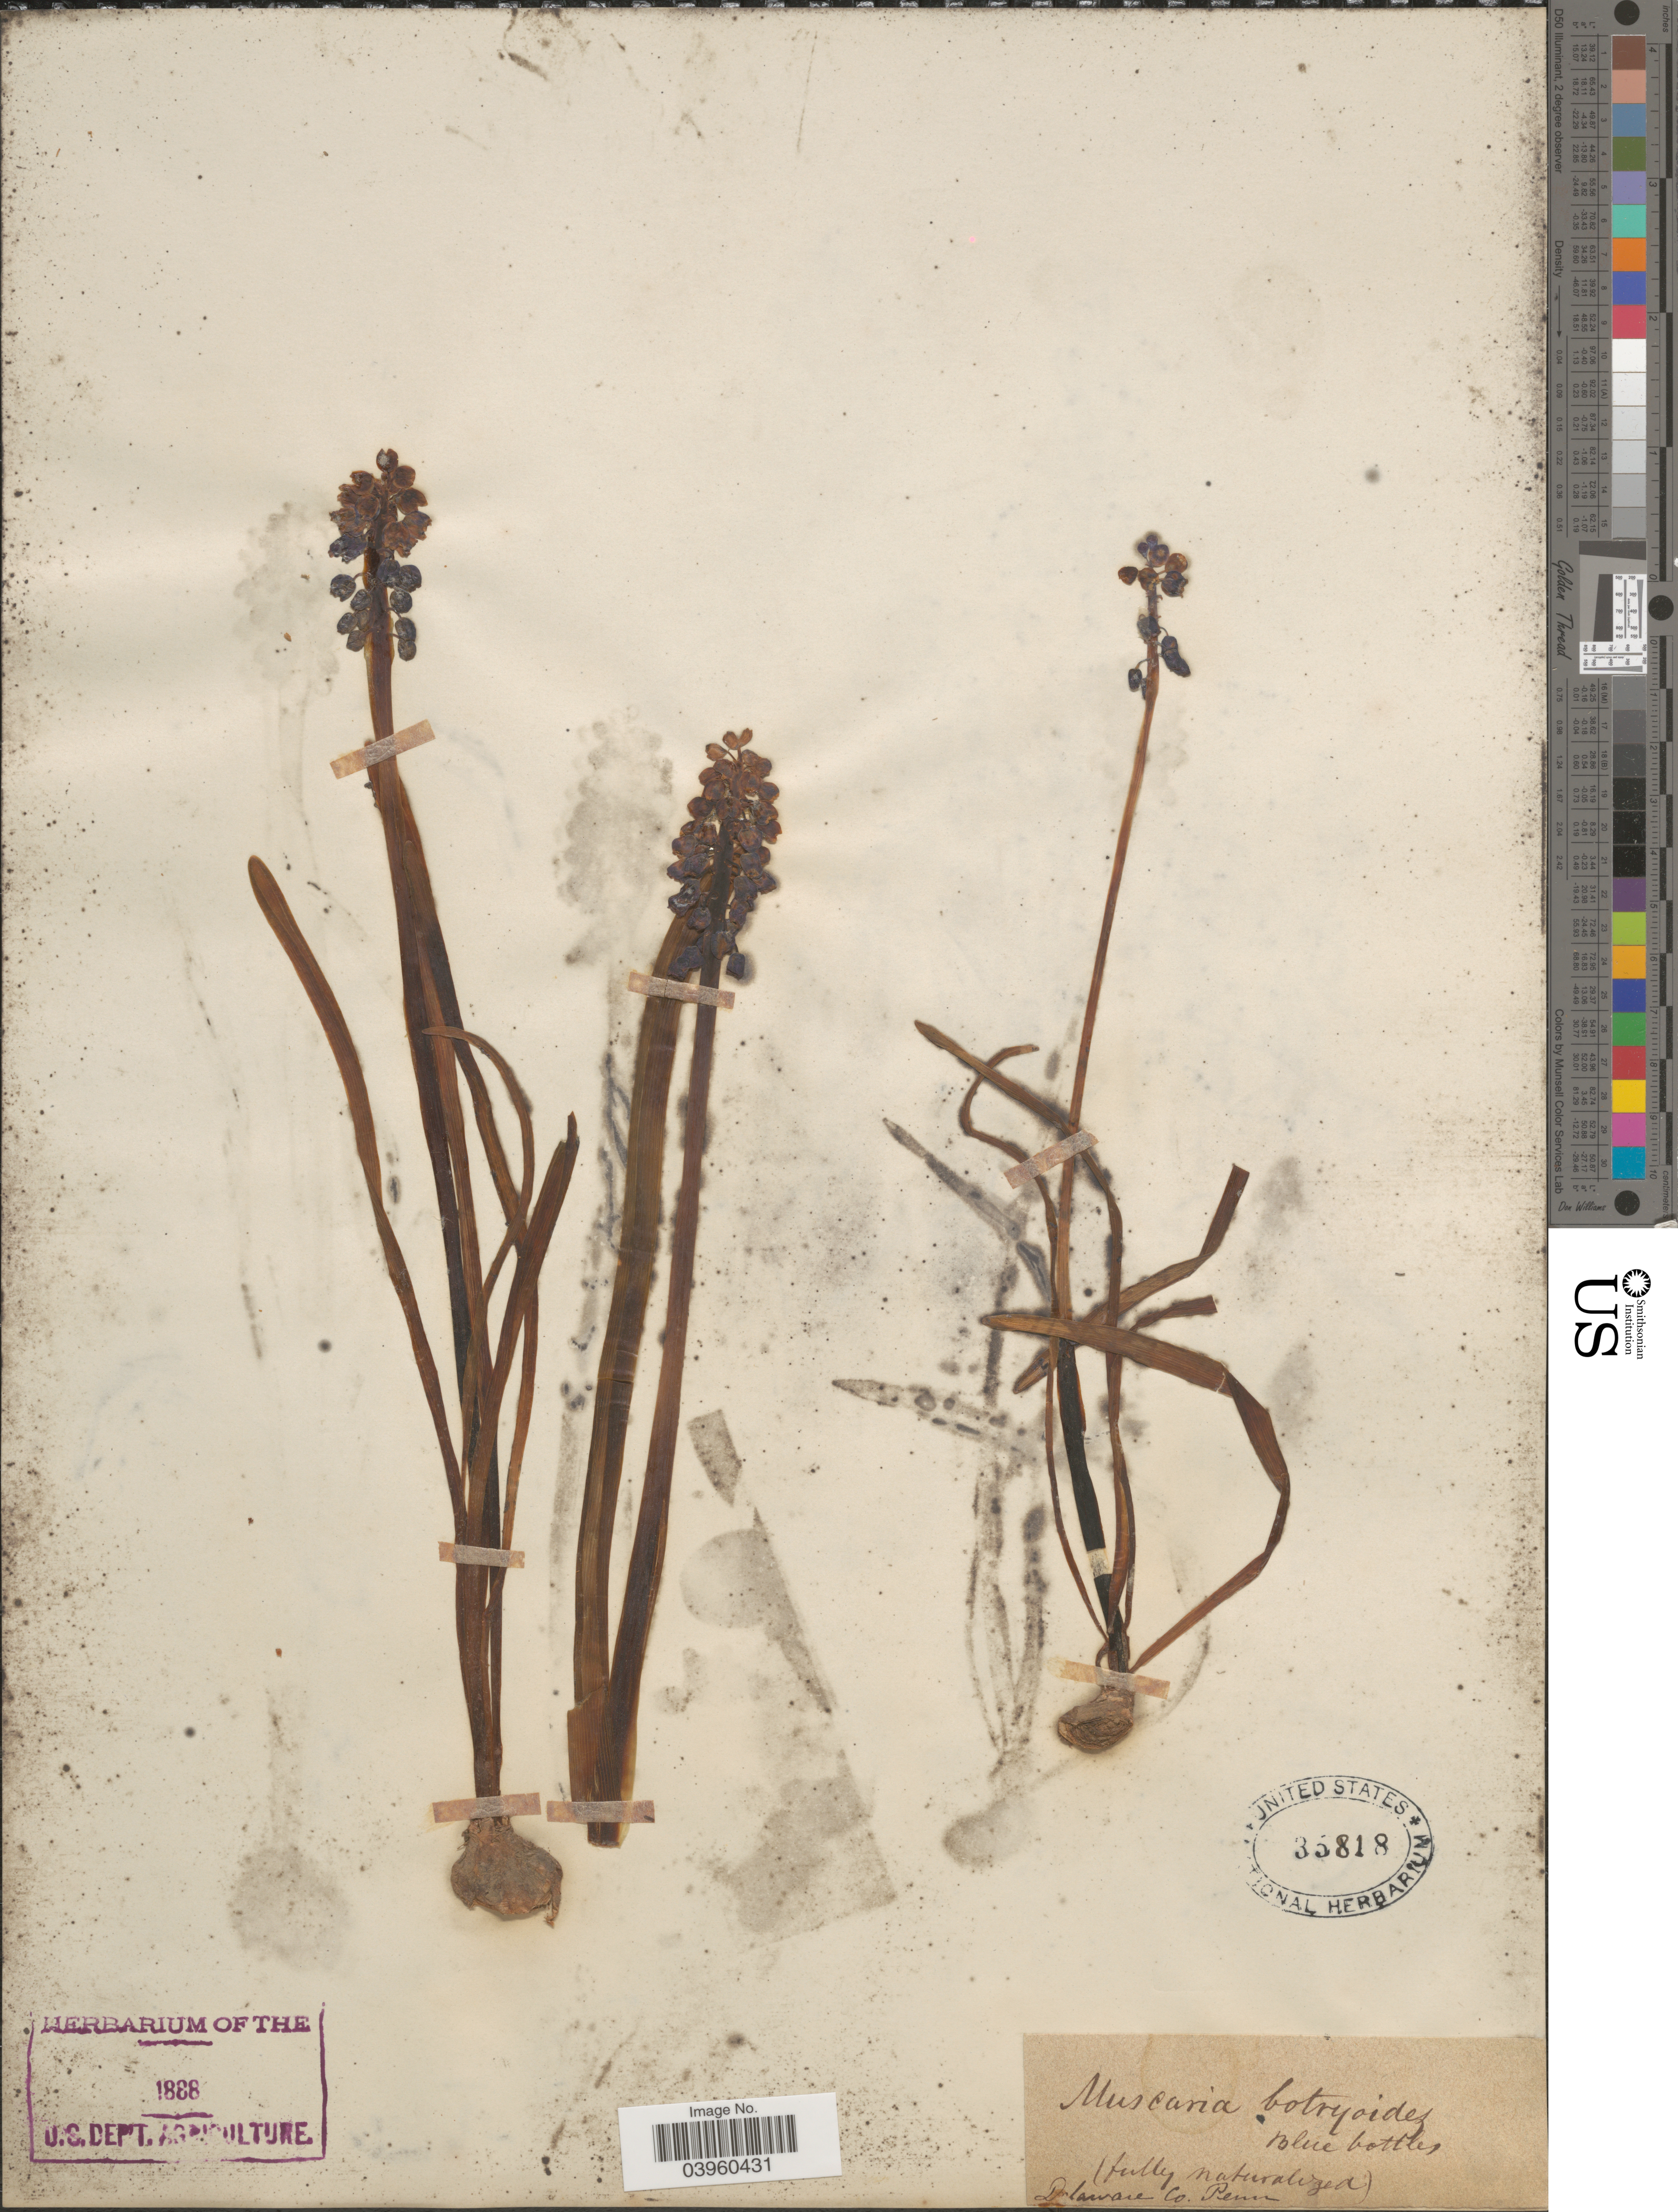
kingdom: Plantae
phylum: Tracheophyta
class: Liliopsida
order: Asparagales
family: Asparagaceae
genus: Muscari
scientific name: Muscari botryoides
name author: (L.) Mill.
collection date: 1888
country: United States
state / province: Pennsylvania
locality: Delaware Co.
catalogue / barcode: US 35818